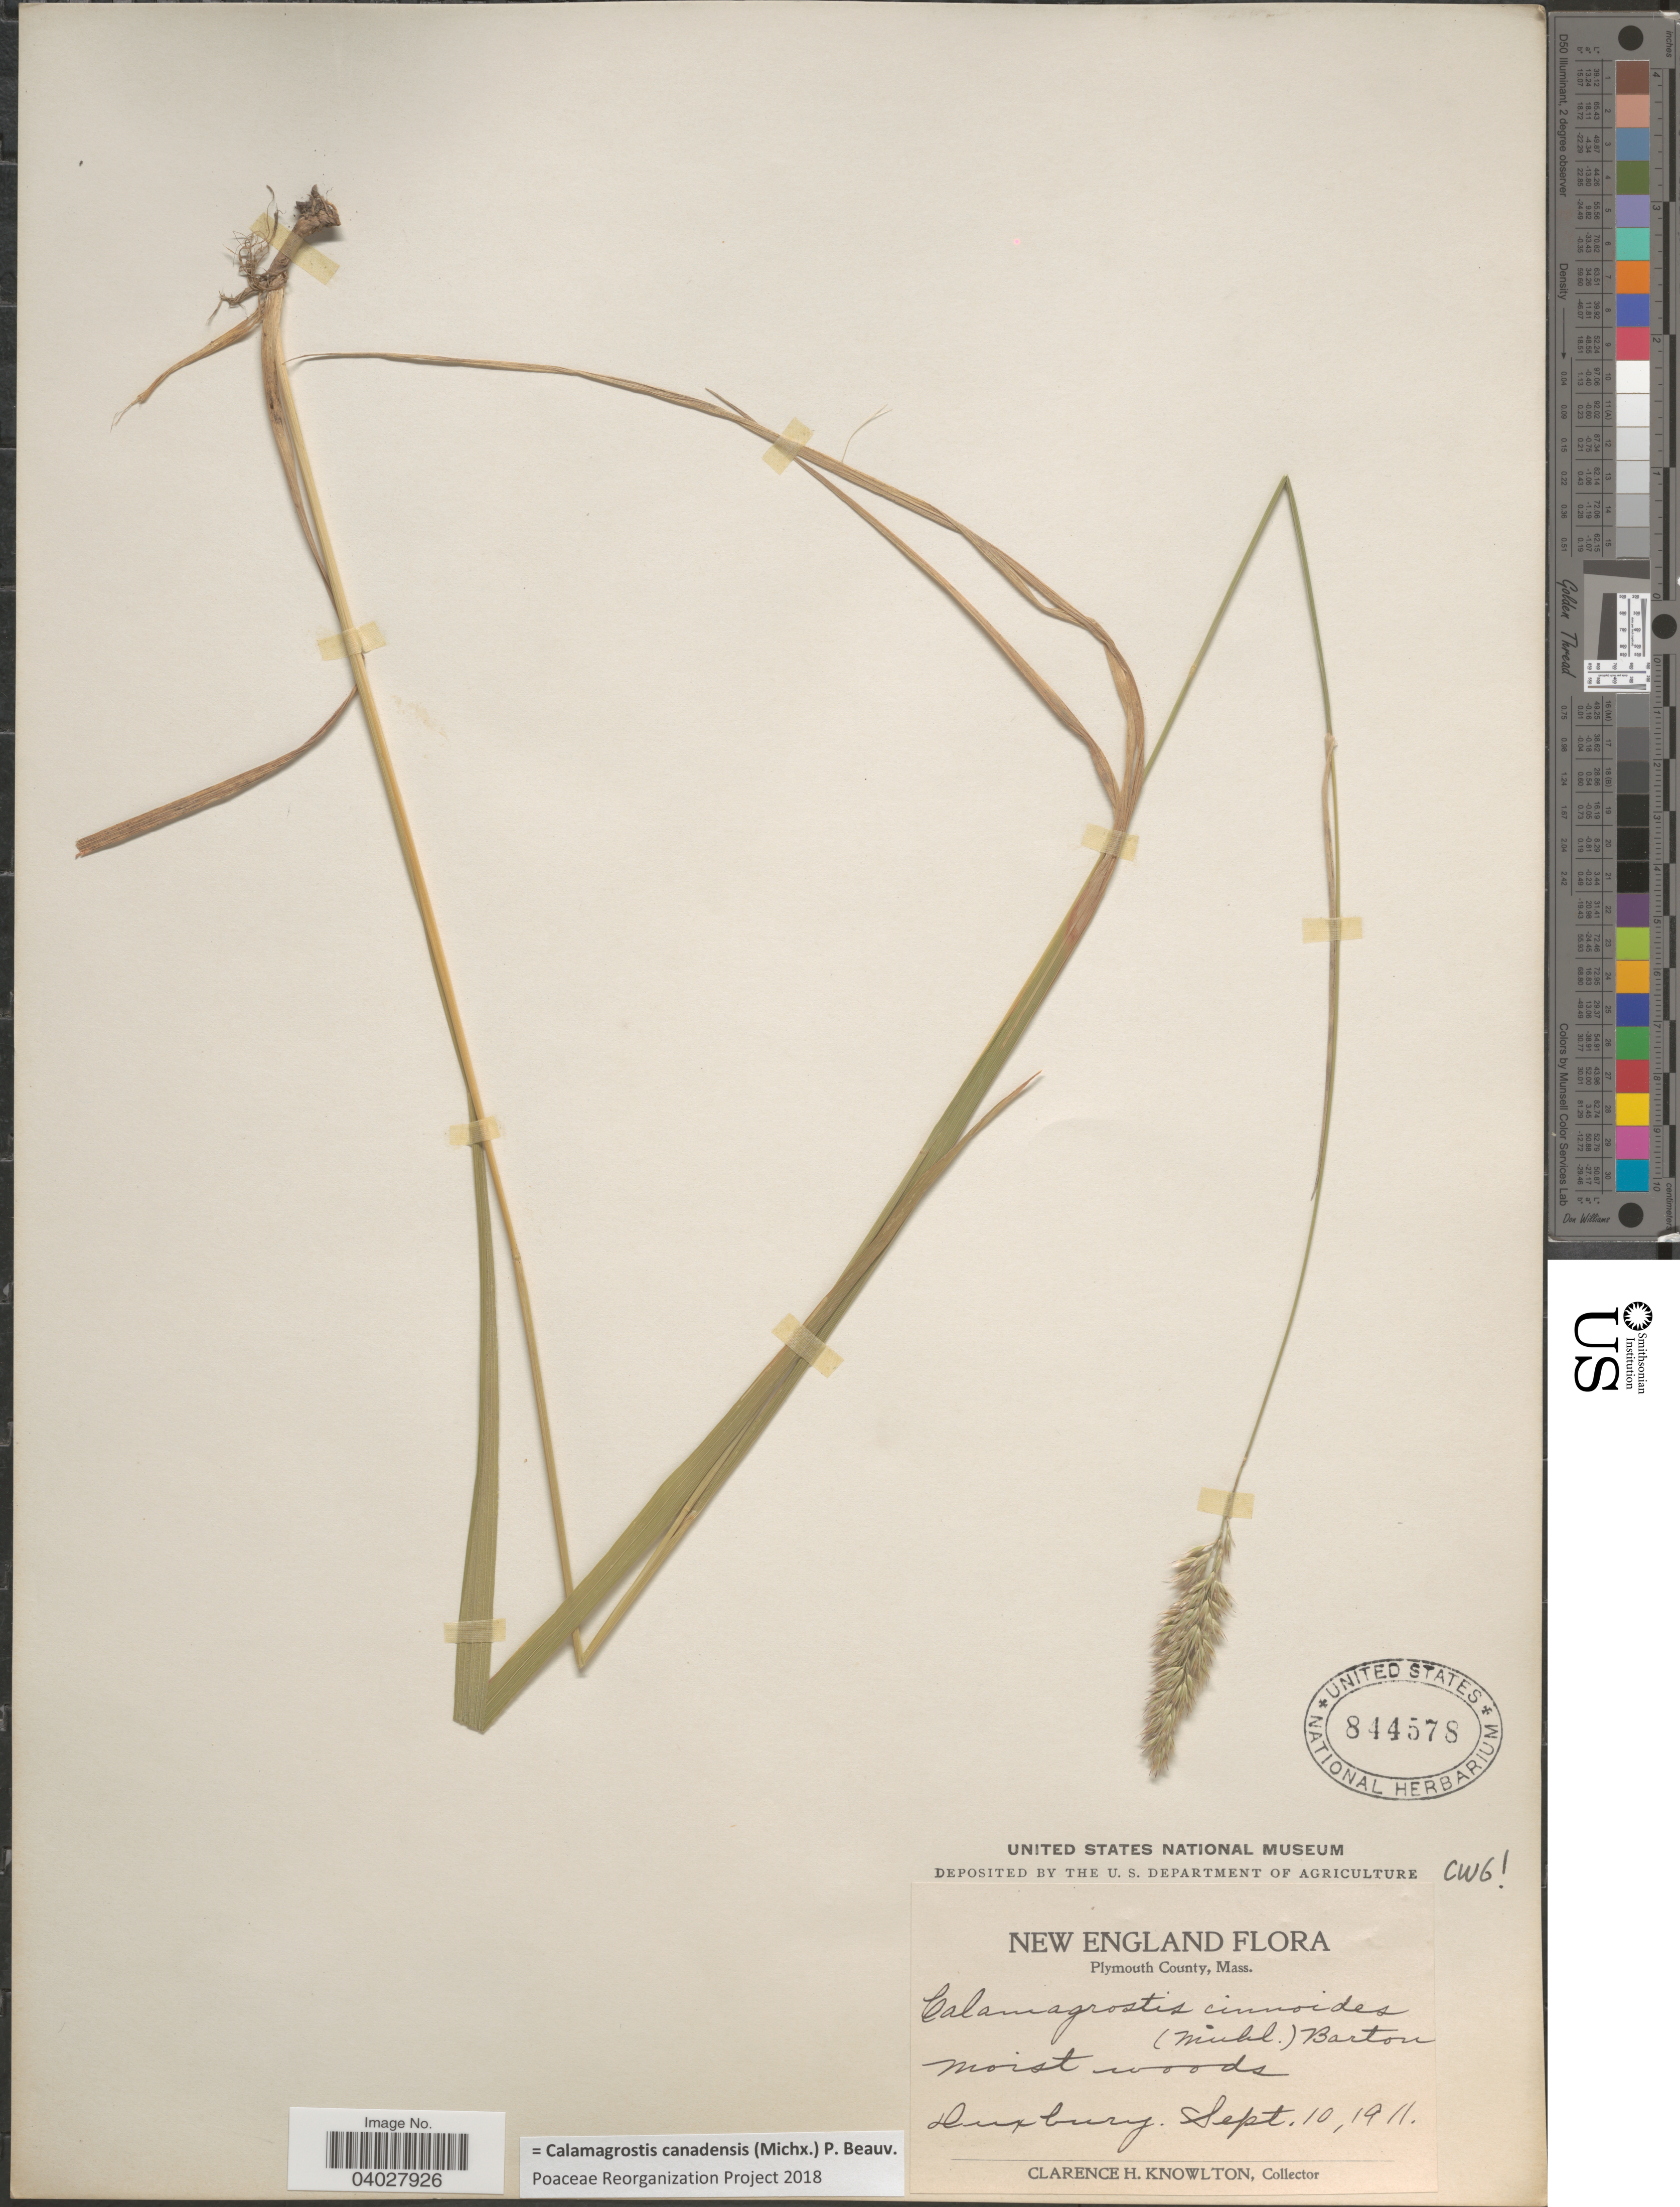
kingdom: Plantae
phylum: Tracheophyta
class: Liliopsida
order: Poales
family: Poaceae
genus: Calamagrostis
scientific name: Calamagrostis canadensis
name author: (Michx.) P. Beauv.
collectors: C. H. Knowlton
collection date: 1911-09-10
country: United States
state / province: Massachusetts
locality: New England. Mois woods. Duxbury.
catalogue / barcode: US 844578